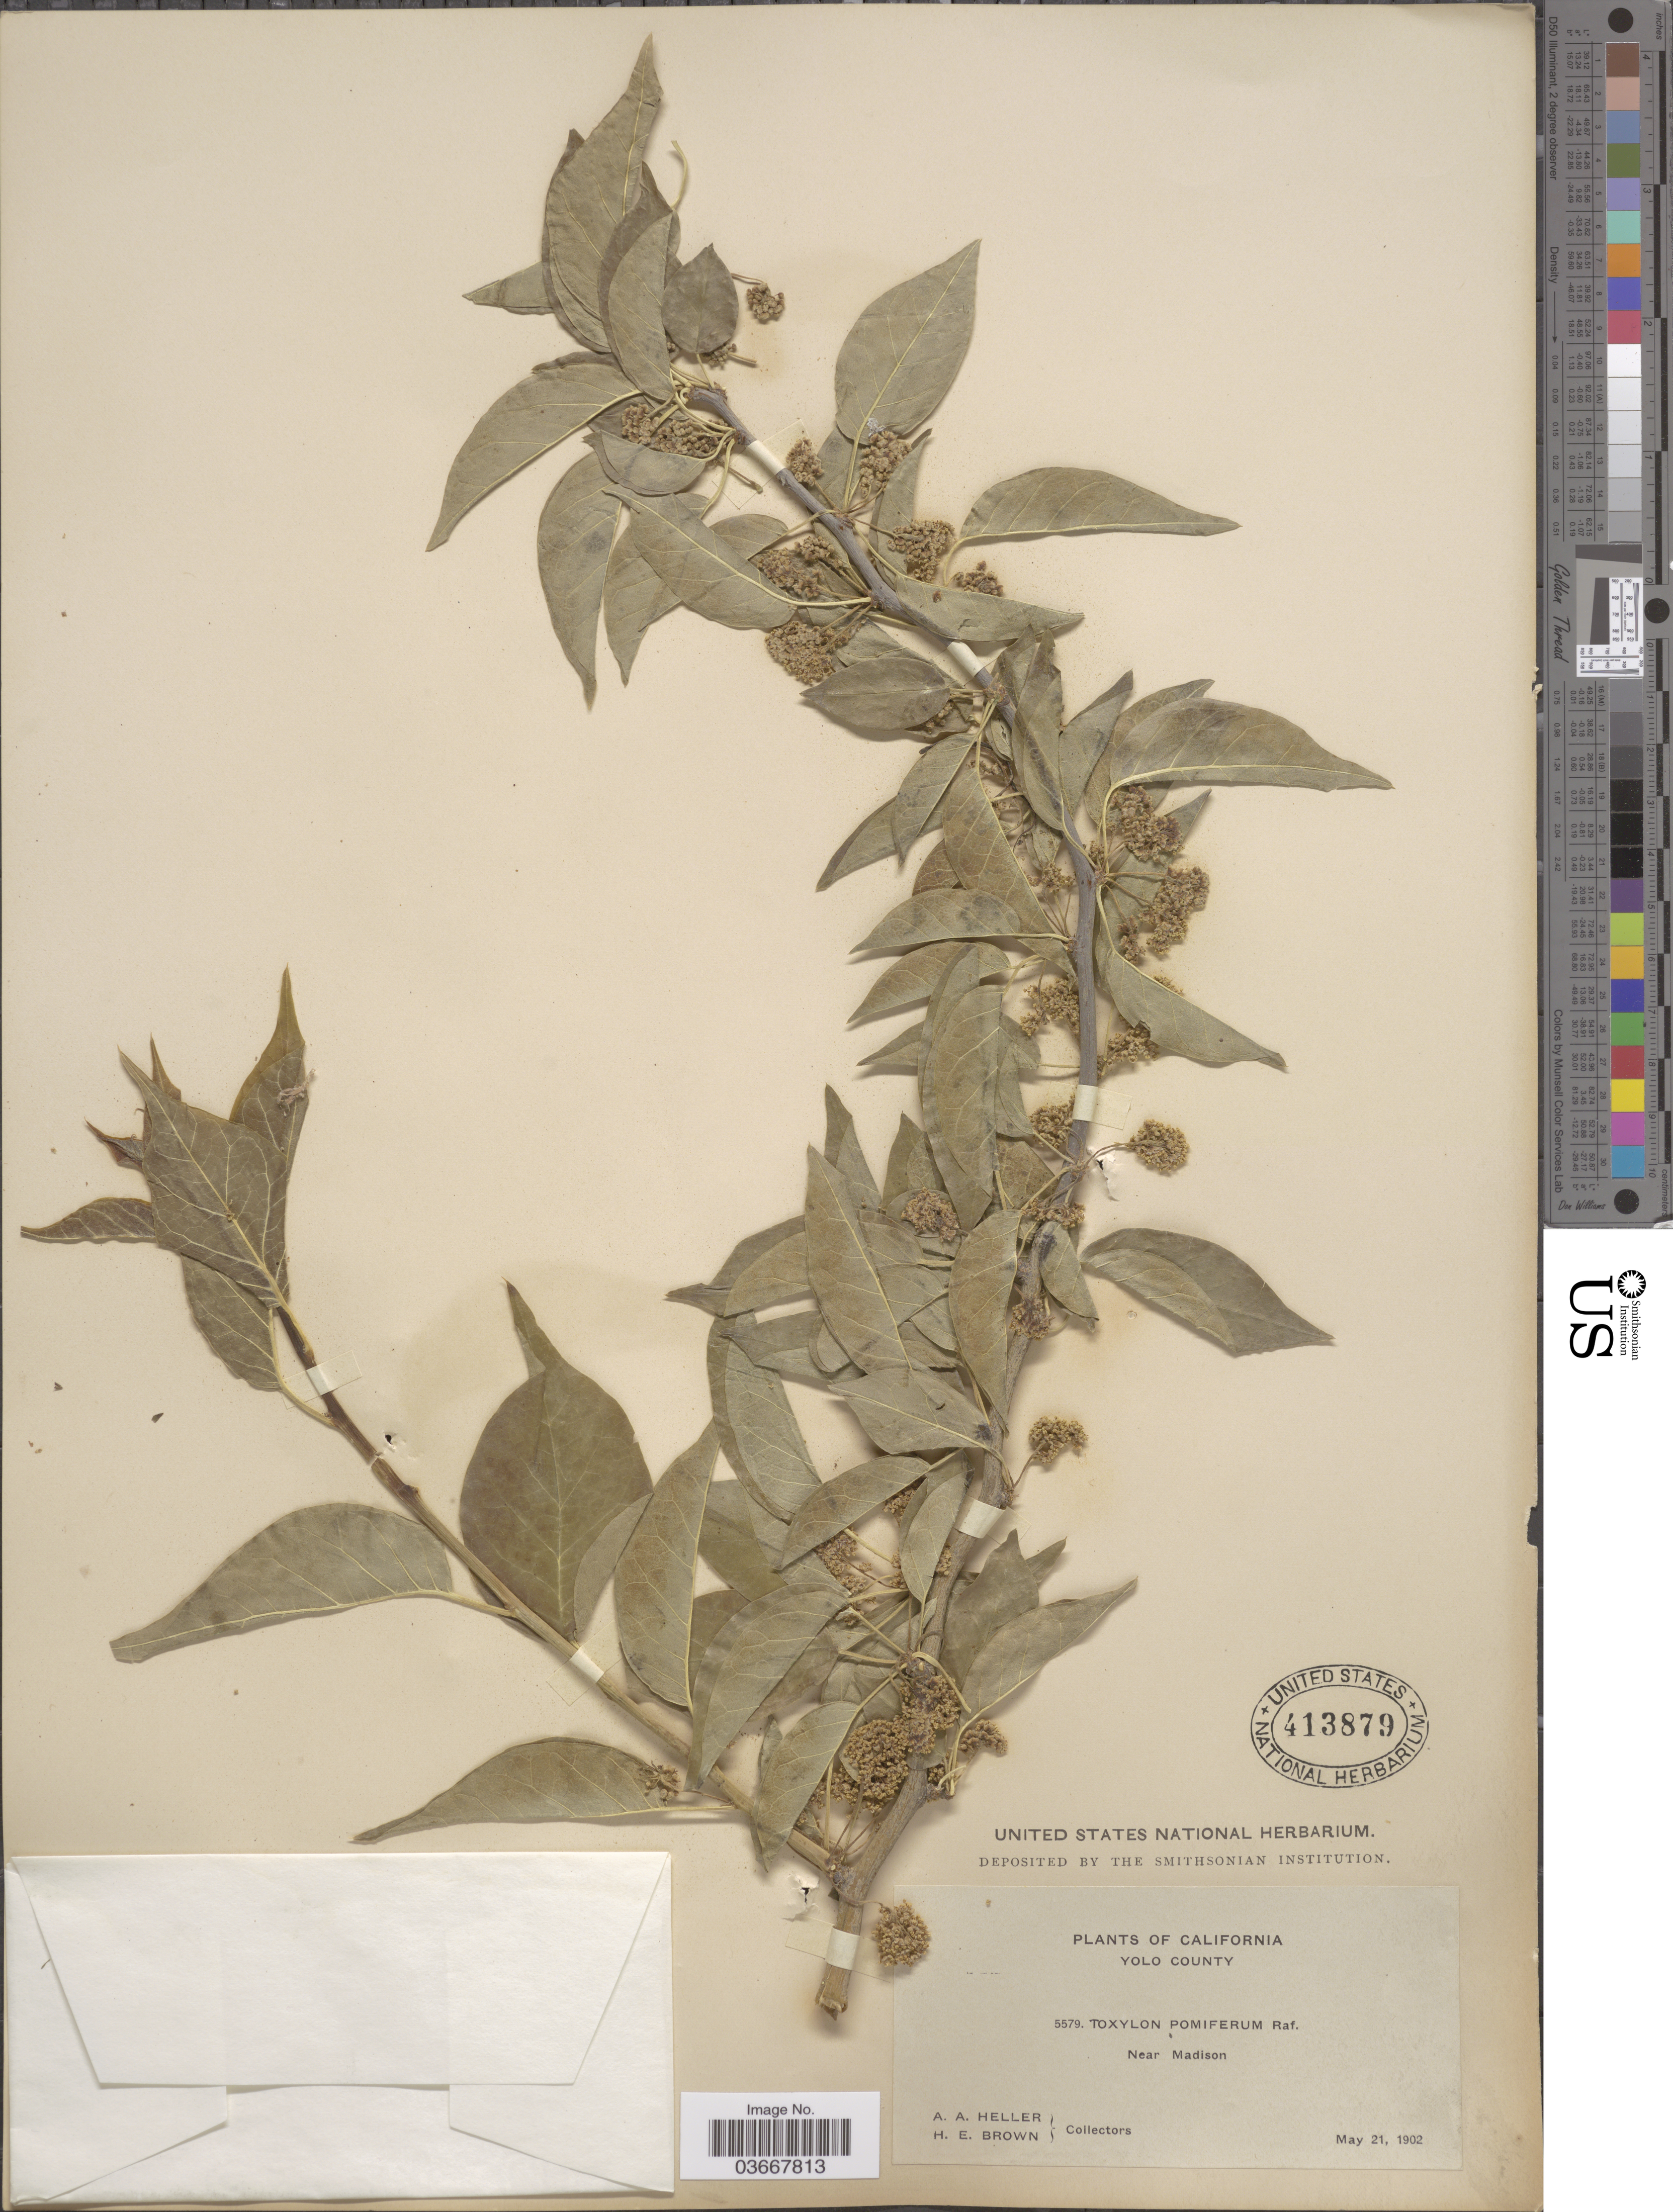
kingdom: Plantae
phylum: Tracheophyta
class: Magnoliopsida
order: Rosales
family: Moraceae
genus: Maclura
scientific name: Maclura pomifera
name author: (Raf.) C.K. Schneid.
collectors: A. A. Heller & H. E. Brown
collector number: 5579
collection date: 1902-05-21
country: United States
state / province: California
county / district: Yolo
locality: Yolo County. Near Madison.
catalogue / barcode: US 413879